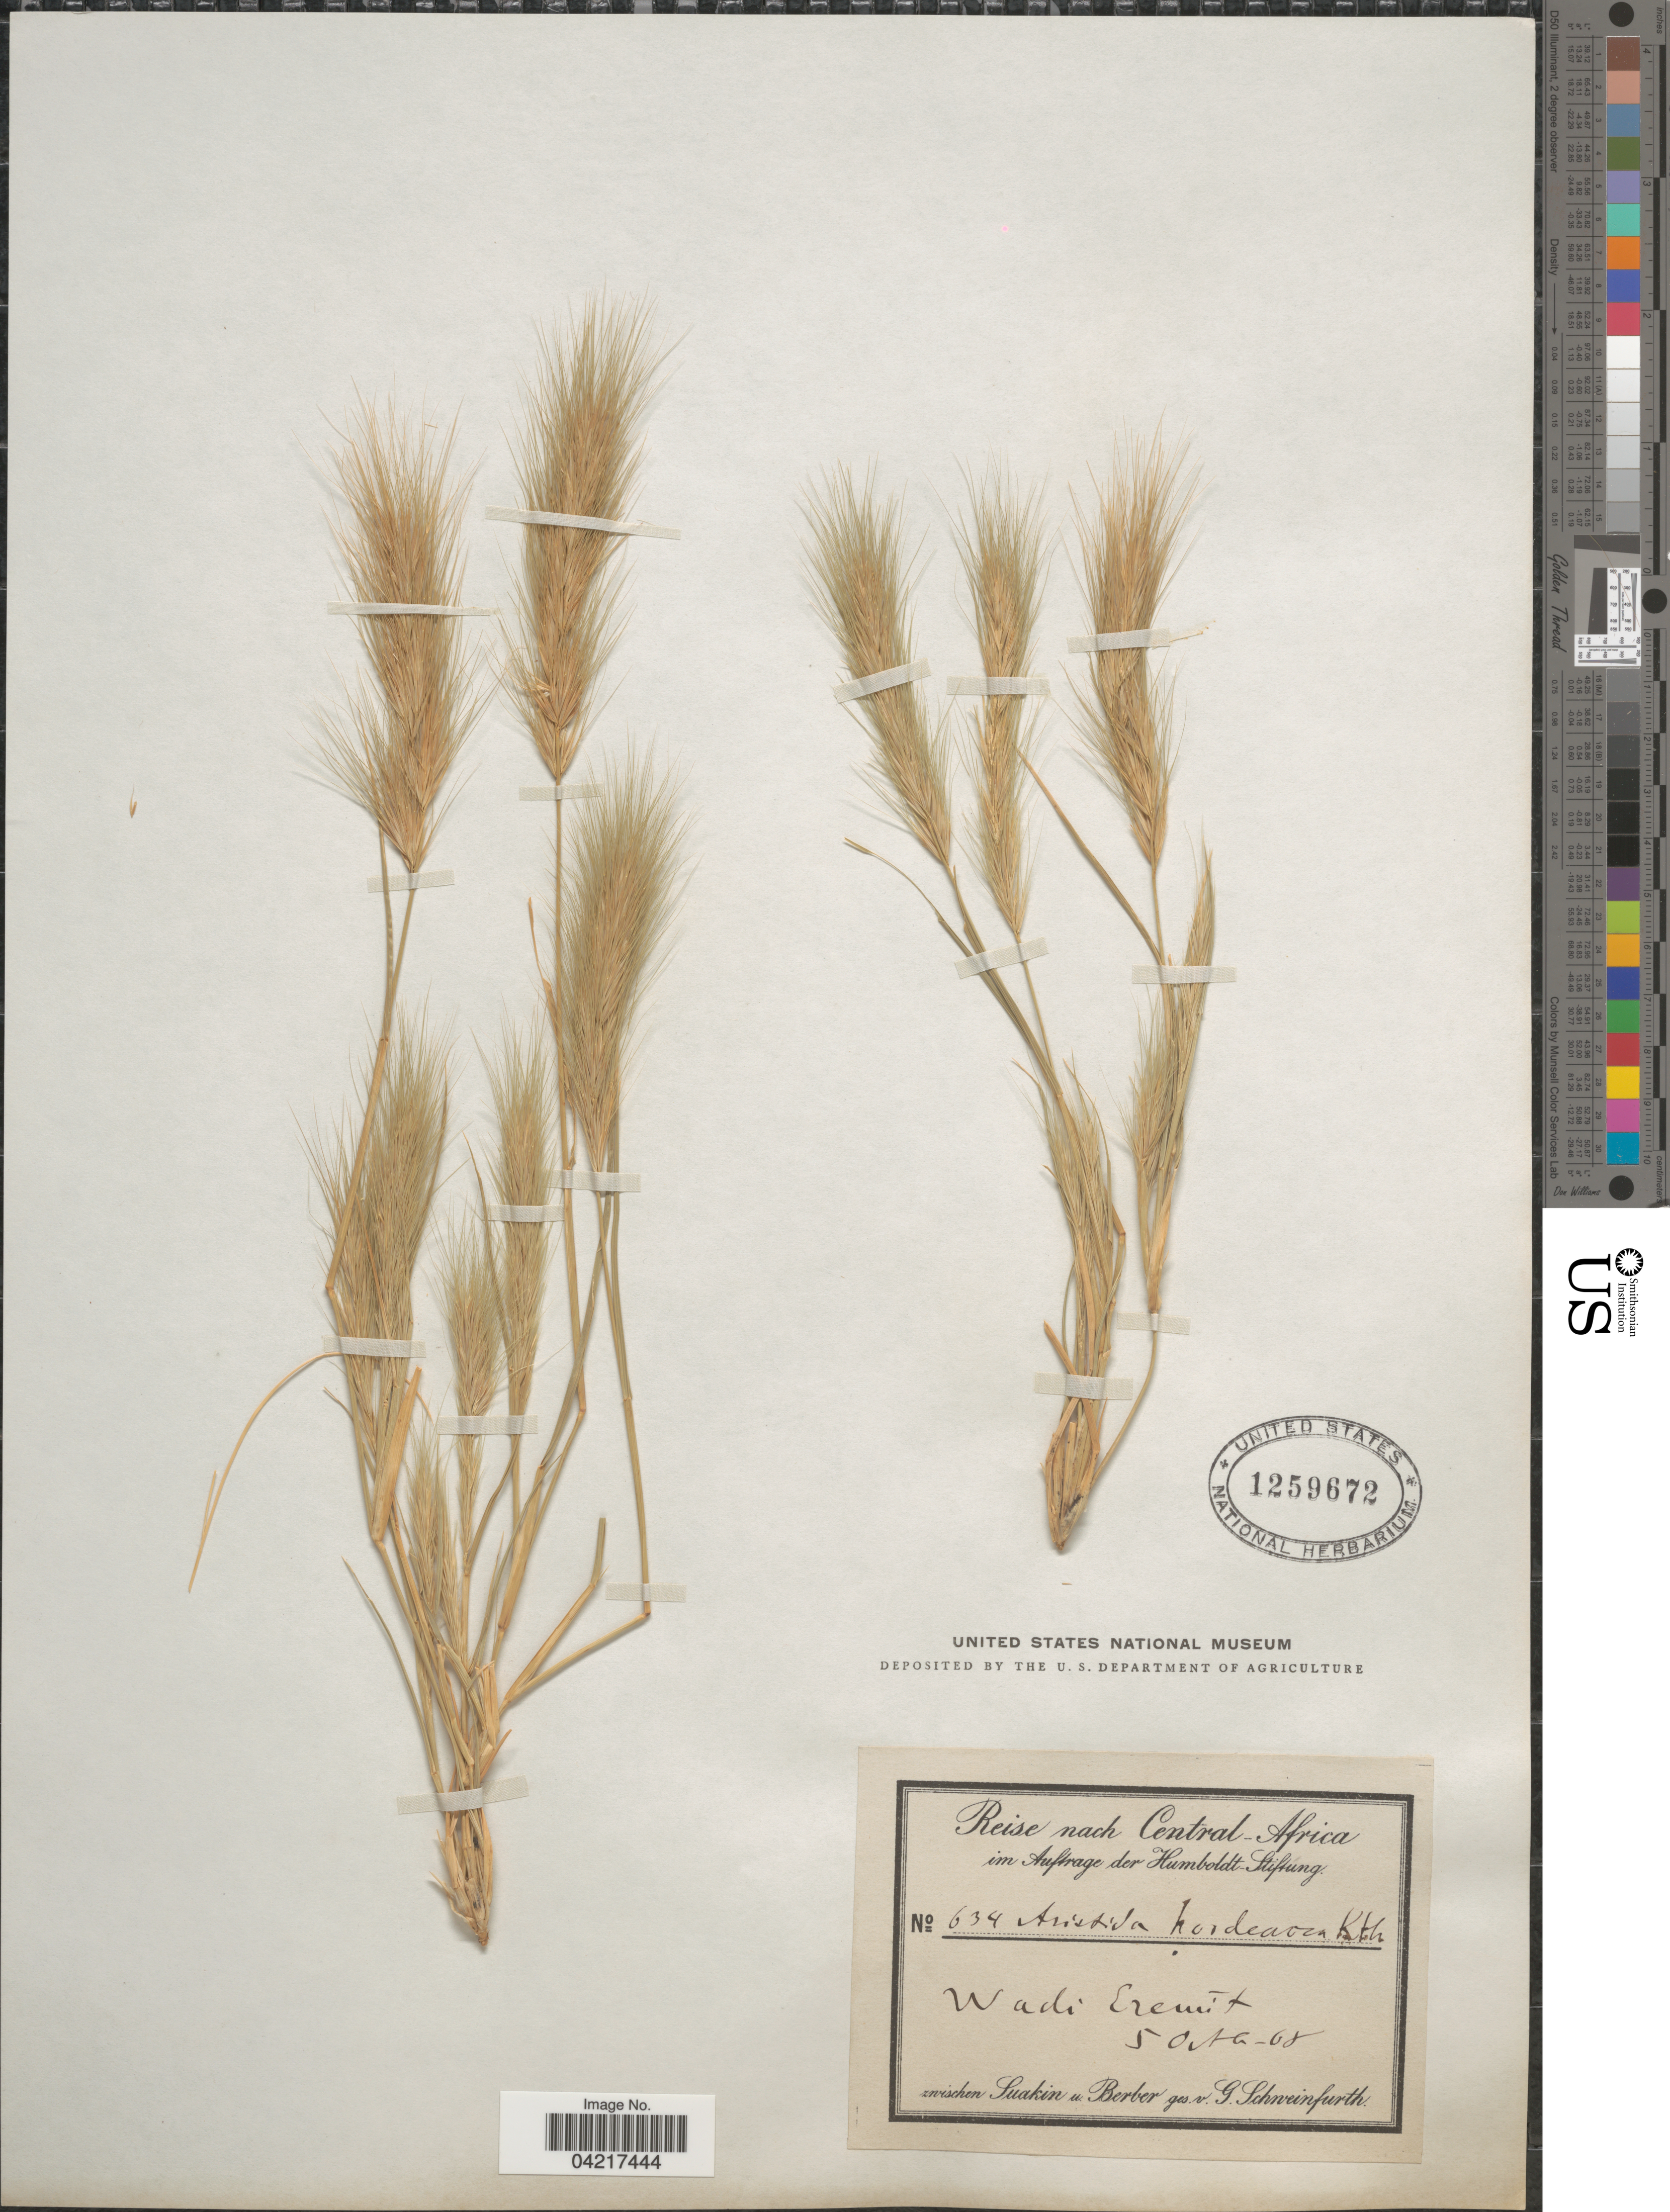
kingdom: Plantae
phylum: Tracheophyta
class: Liliopsida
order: Poales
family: Poaceae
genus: Aristida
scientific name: Aristida hordeacea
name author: Kunth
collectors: G. A. Schweinfurth (herbarium)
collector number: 634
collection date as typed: Transcribed d/m/y: 5/10/68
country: Sudan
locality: Reise nach Central-Africa. Wadi Eremit. Zwischen Suakin u Berber.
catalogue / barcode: US 1259672